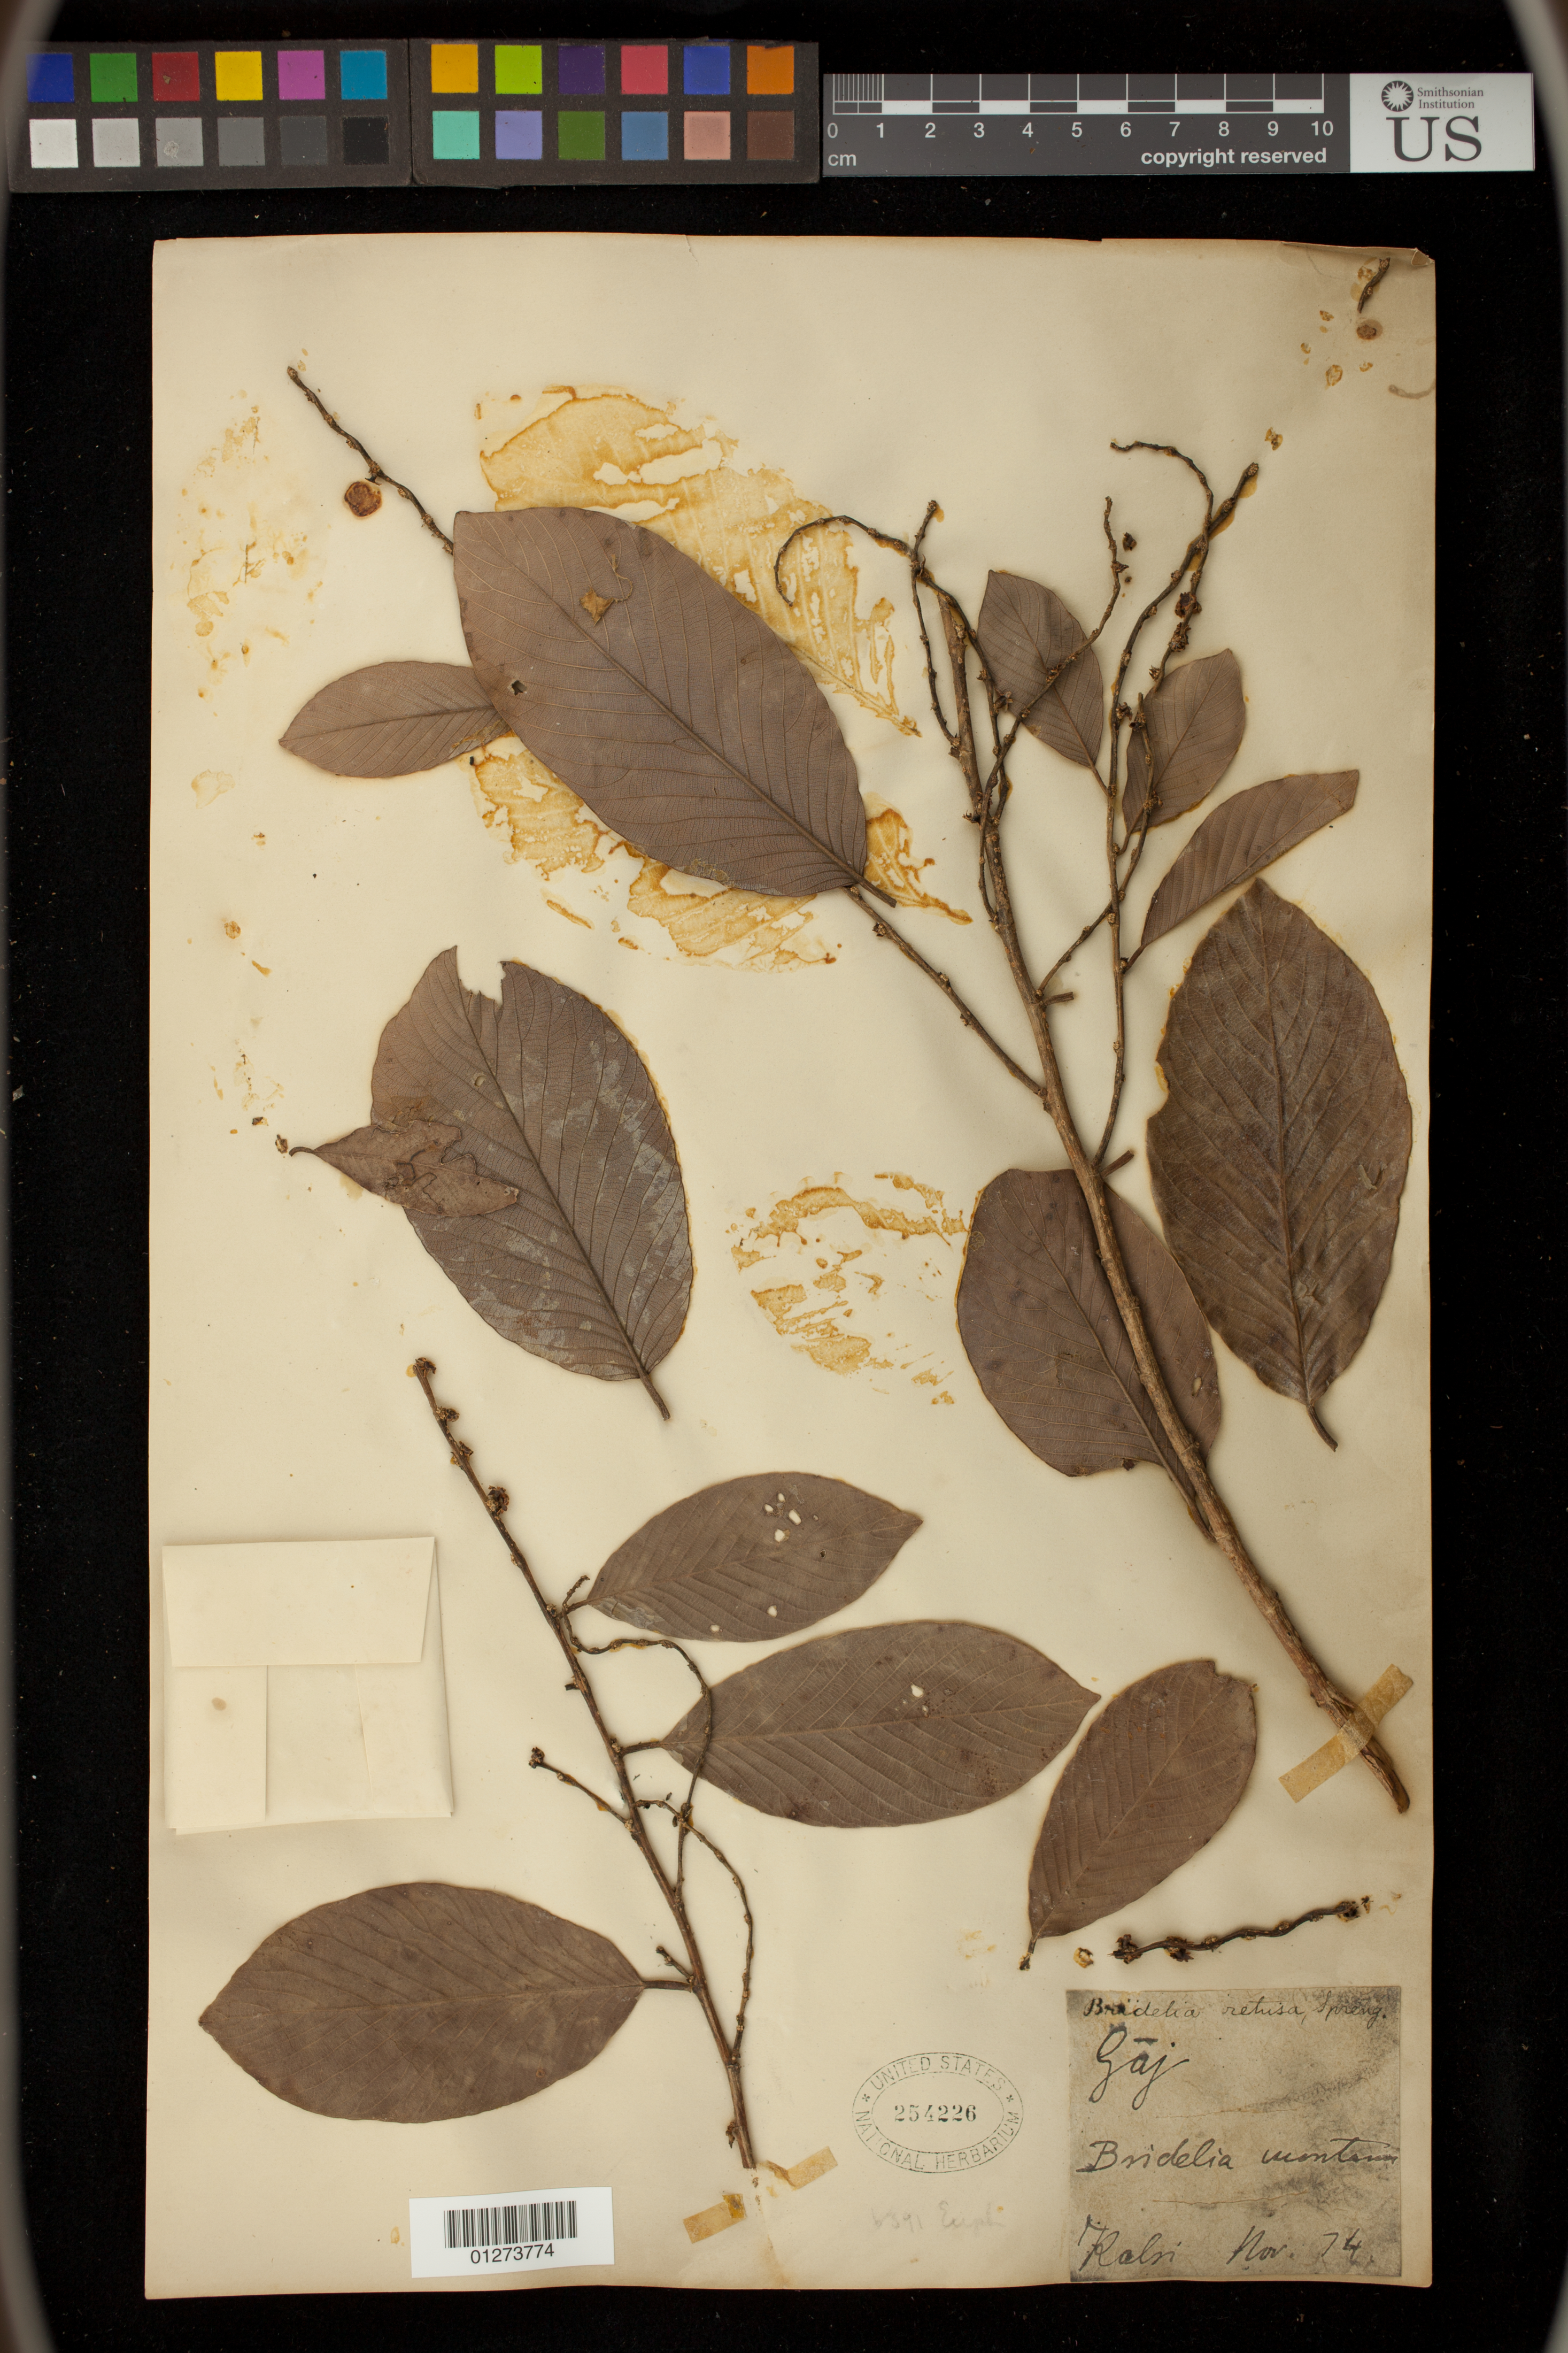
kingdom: Plantae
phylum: Tracheophyta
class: Magnoliopsida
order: Malpighiales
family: Phyllanthaceae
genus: Bridelia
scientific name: Bridelia retusa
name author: (L.) A. Juss.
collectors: -. Kalin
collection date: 1874-11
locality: Gaj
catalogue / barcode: US 254226